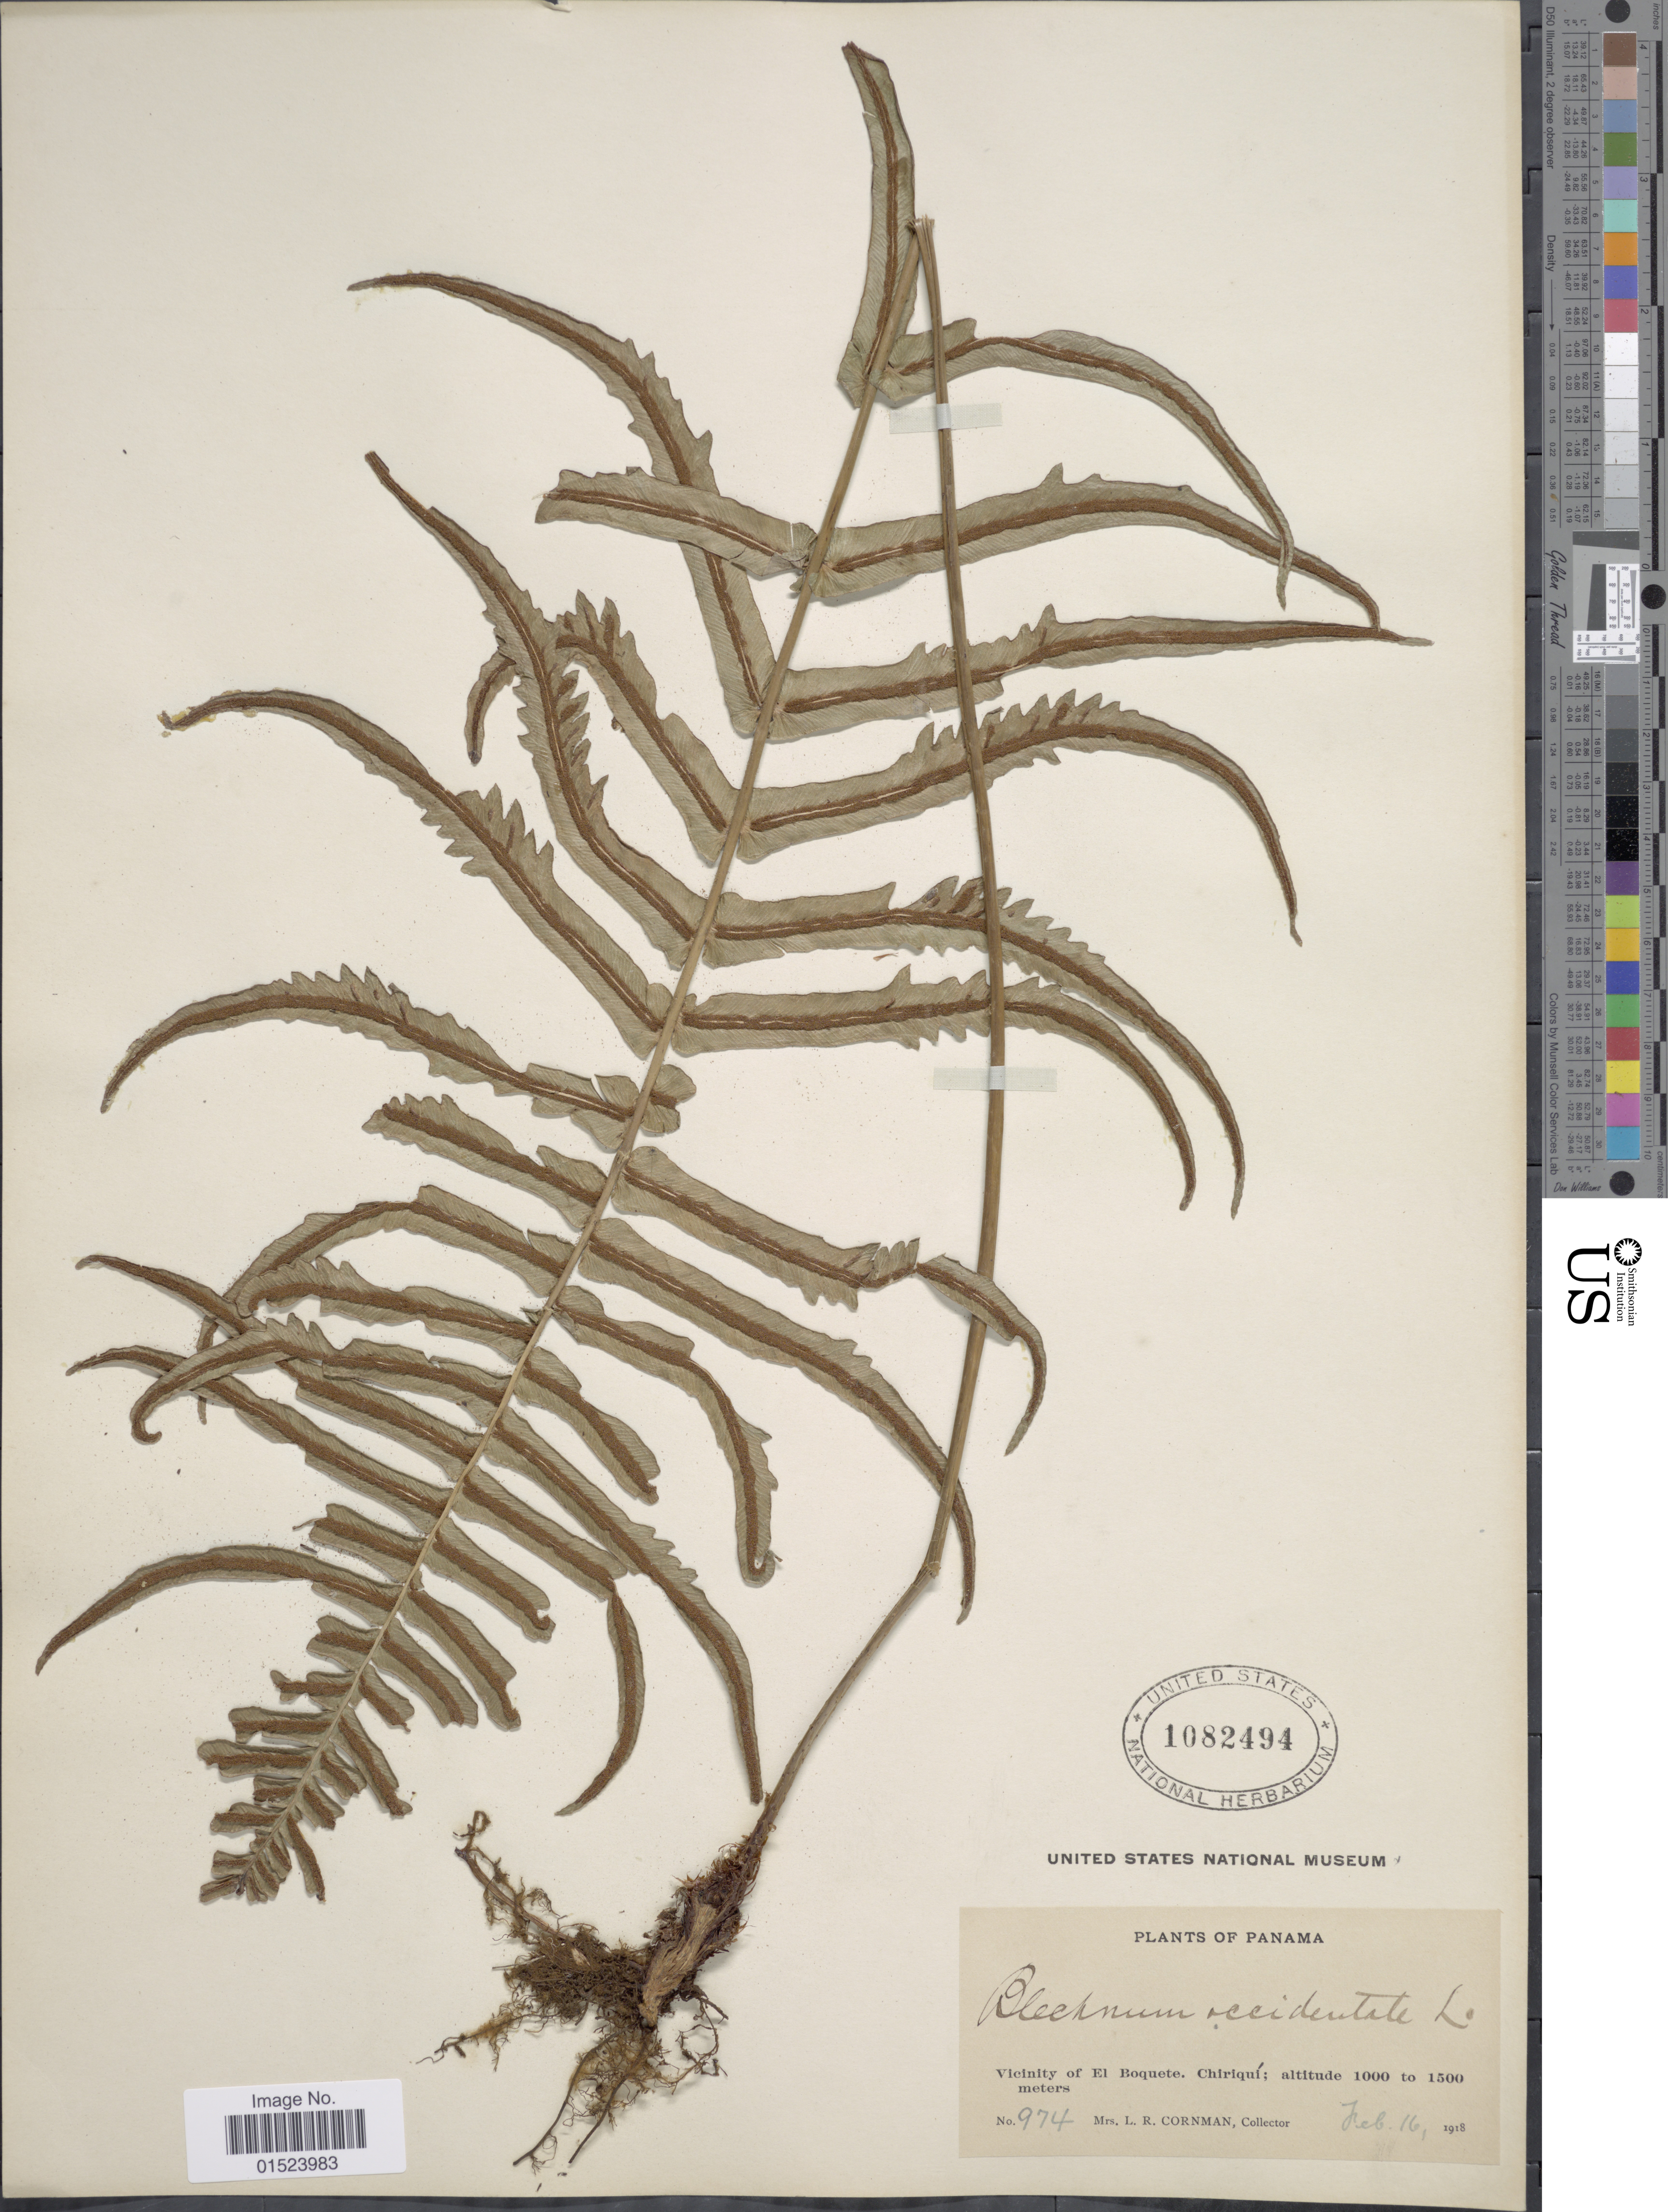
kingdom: Plantae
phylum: Tracheophyta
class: Polypodiopsida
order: Polypodiales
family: Blechnaceae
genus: Blechnum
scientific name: Blechnum glandulosum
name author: Link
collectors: L. Cornman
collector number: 974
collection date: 1918-02-16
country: Panama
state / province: Chiriqui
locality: Vicinity of El Boquete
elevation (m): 1000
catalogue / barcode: US 1082494